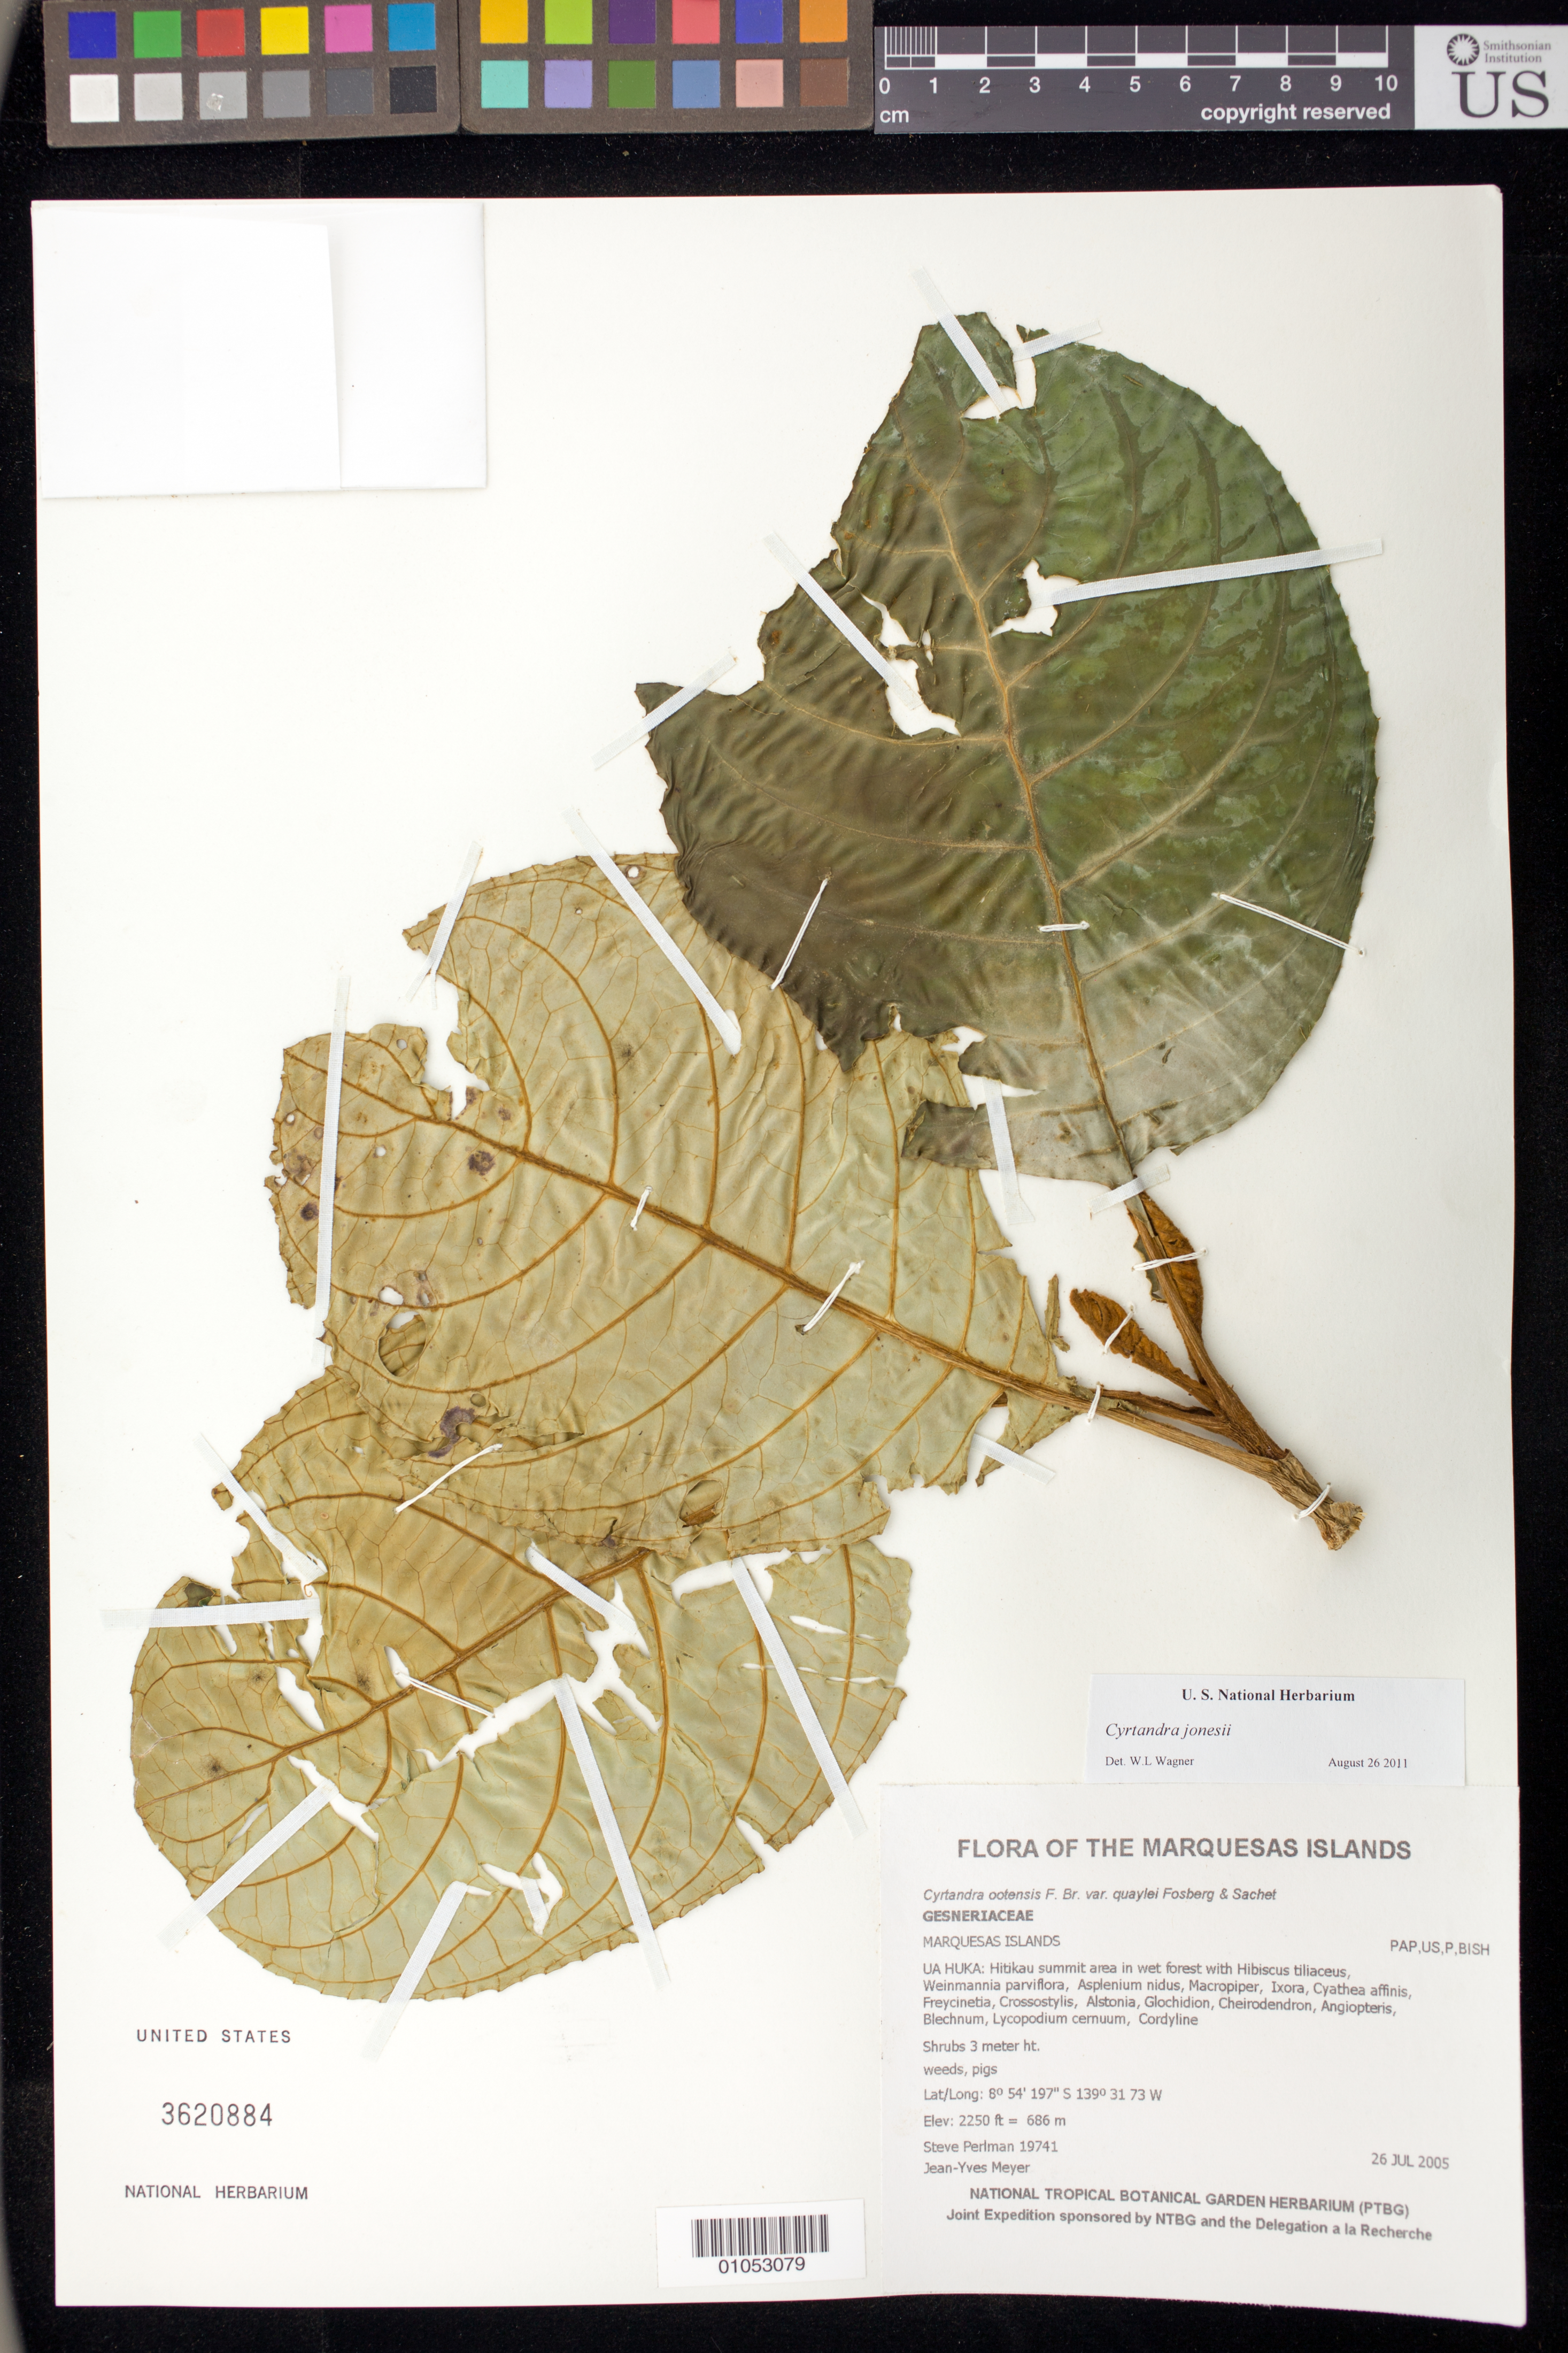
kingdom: Plantae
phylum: Tracheophyta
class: Magnoliopsida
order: Lamiales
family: Gesneriaceae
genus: Cyrtandra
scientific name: Cyrtandra jonesii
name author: (F. Br.) Gillett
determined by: Wagner, W. L., (BOT), Smithsonian Institution - National Museum of Natural History (UNITED STATES)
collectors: S. P. Perlman & J.-Y. Meyer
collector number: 19741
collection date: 2005-07-26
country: French Polynesia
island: Ua Huka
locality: Hitikau summit area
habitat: In wet forest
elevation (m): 686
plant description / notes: Weeds, pigs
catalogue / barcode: US 3620884